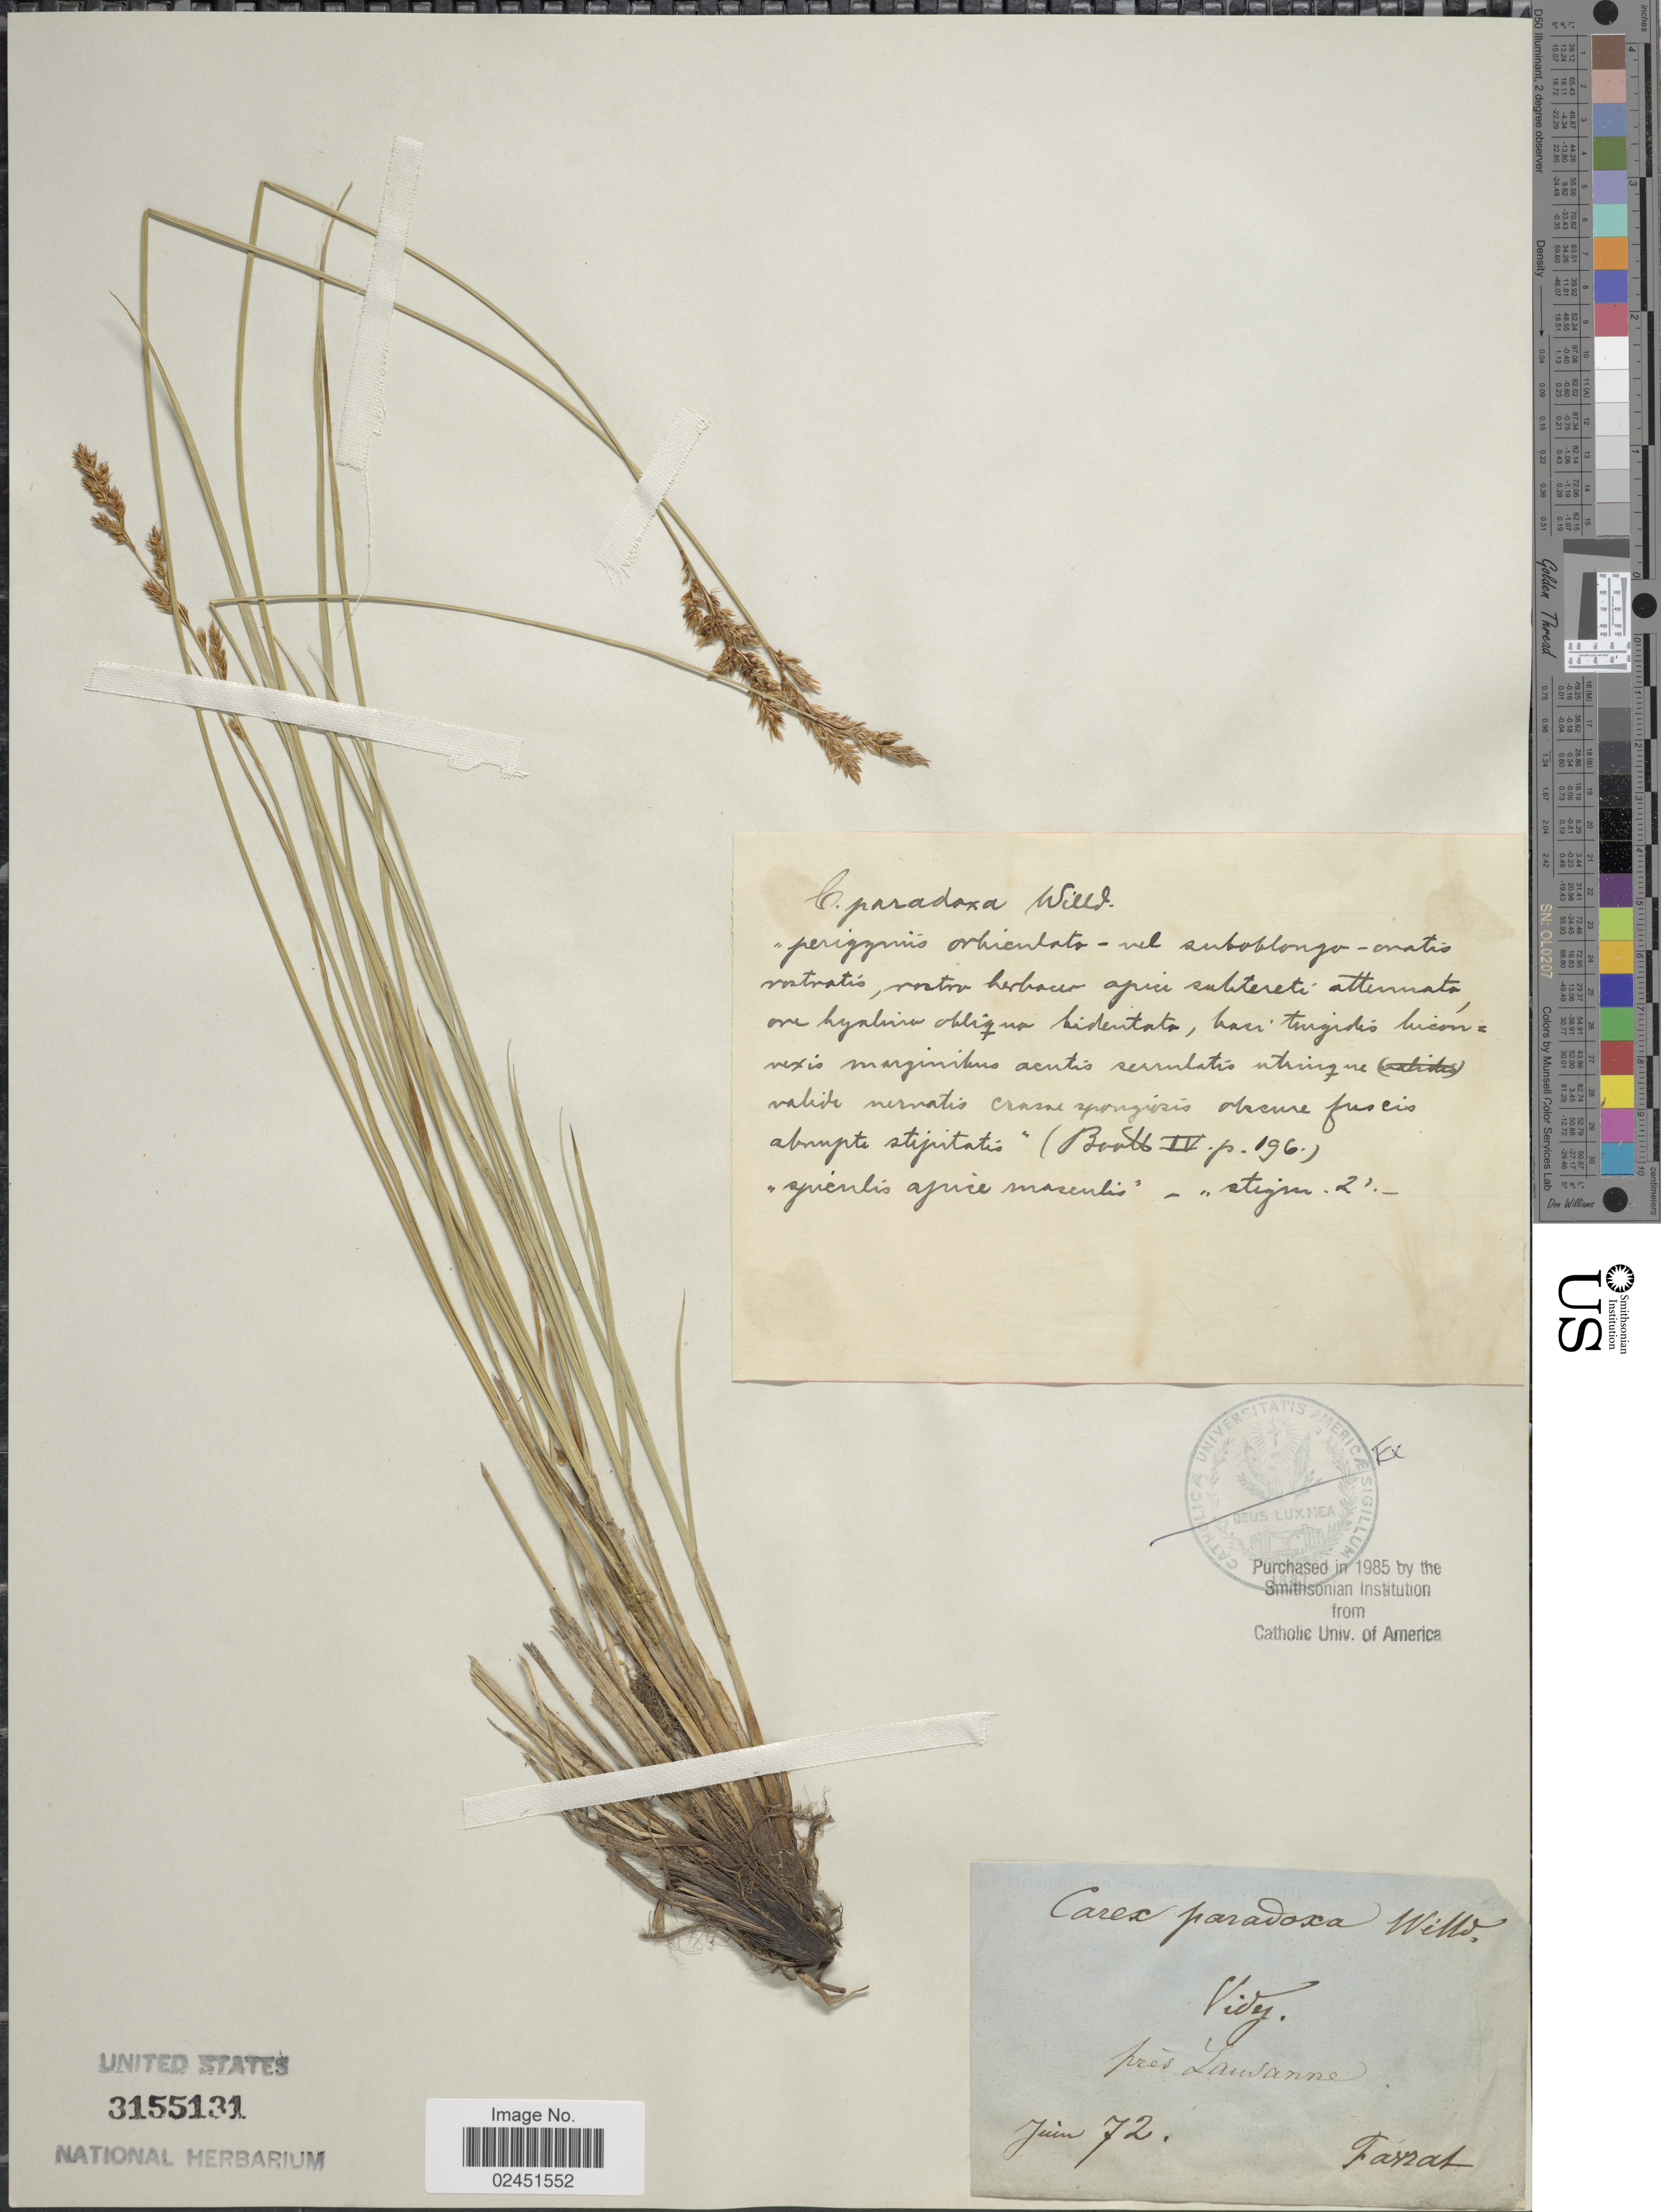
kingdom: Plantae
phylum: Tracheophyta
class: Liliopsida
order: Poales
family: Cyperaceae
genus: Carex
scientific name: Carex appropinquata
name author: Schumach.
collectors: L. Favrat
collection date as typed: Transcribed d/m/y: /6/72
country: Switzerland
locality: Vidy, pres Lausanne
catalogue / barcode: US 3155131